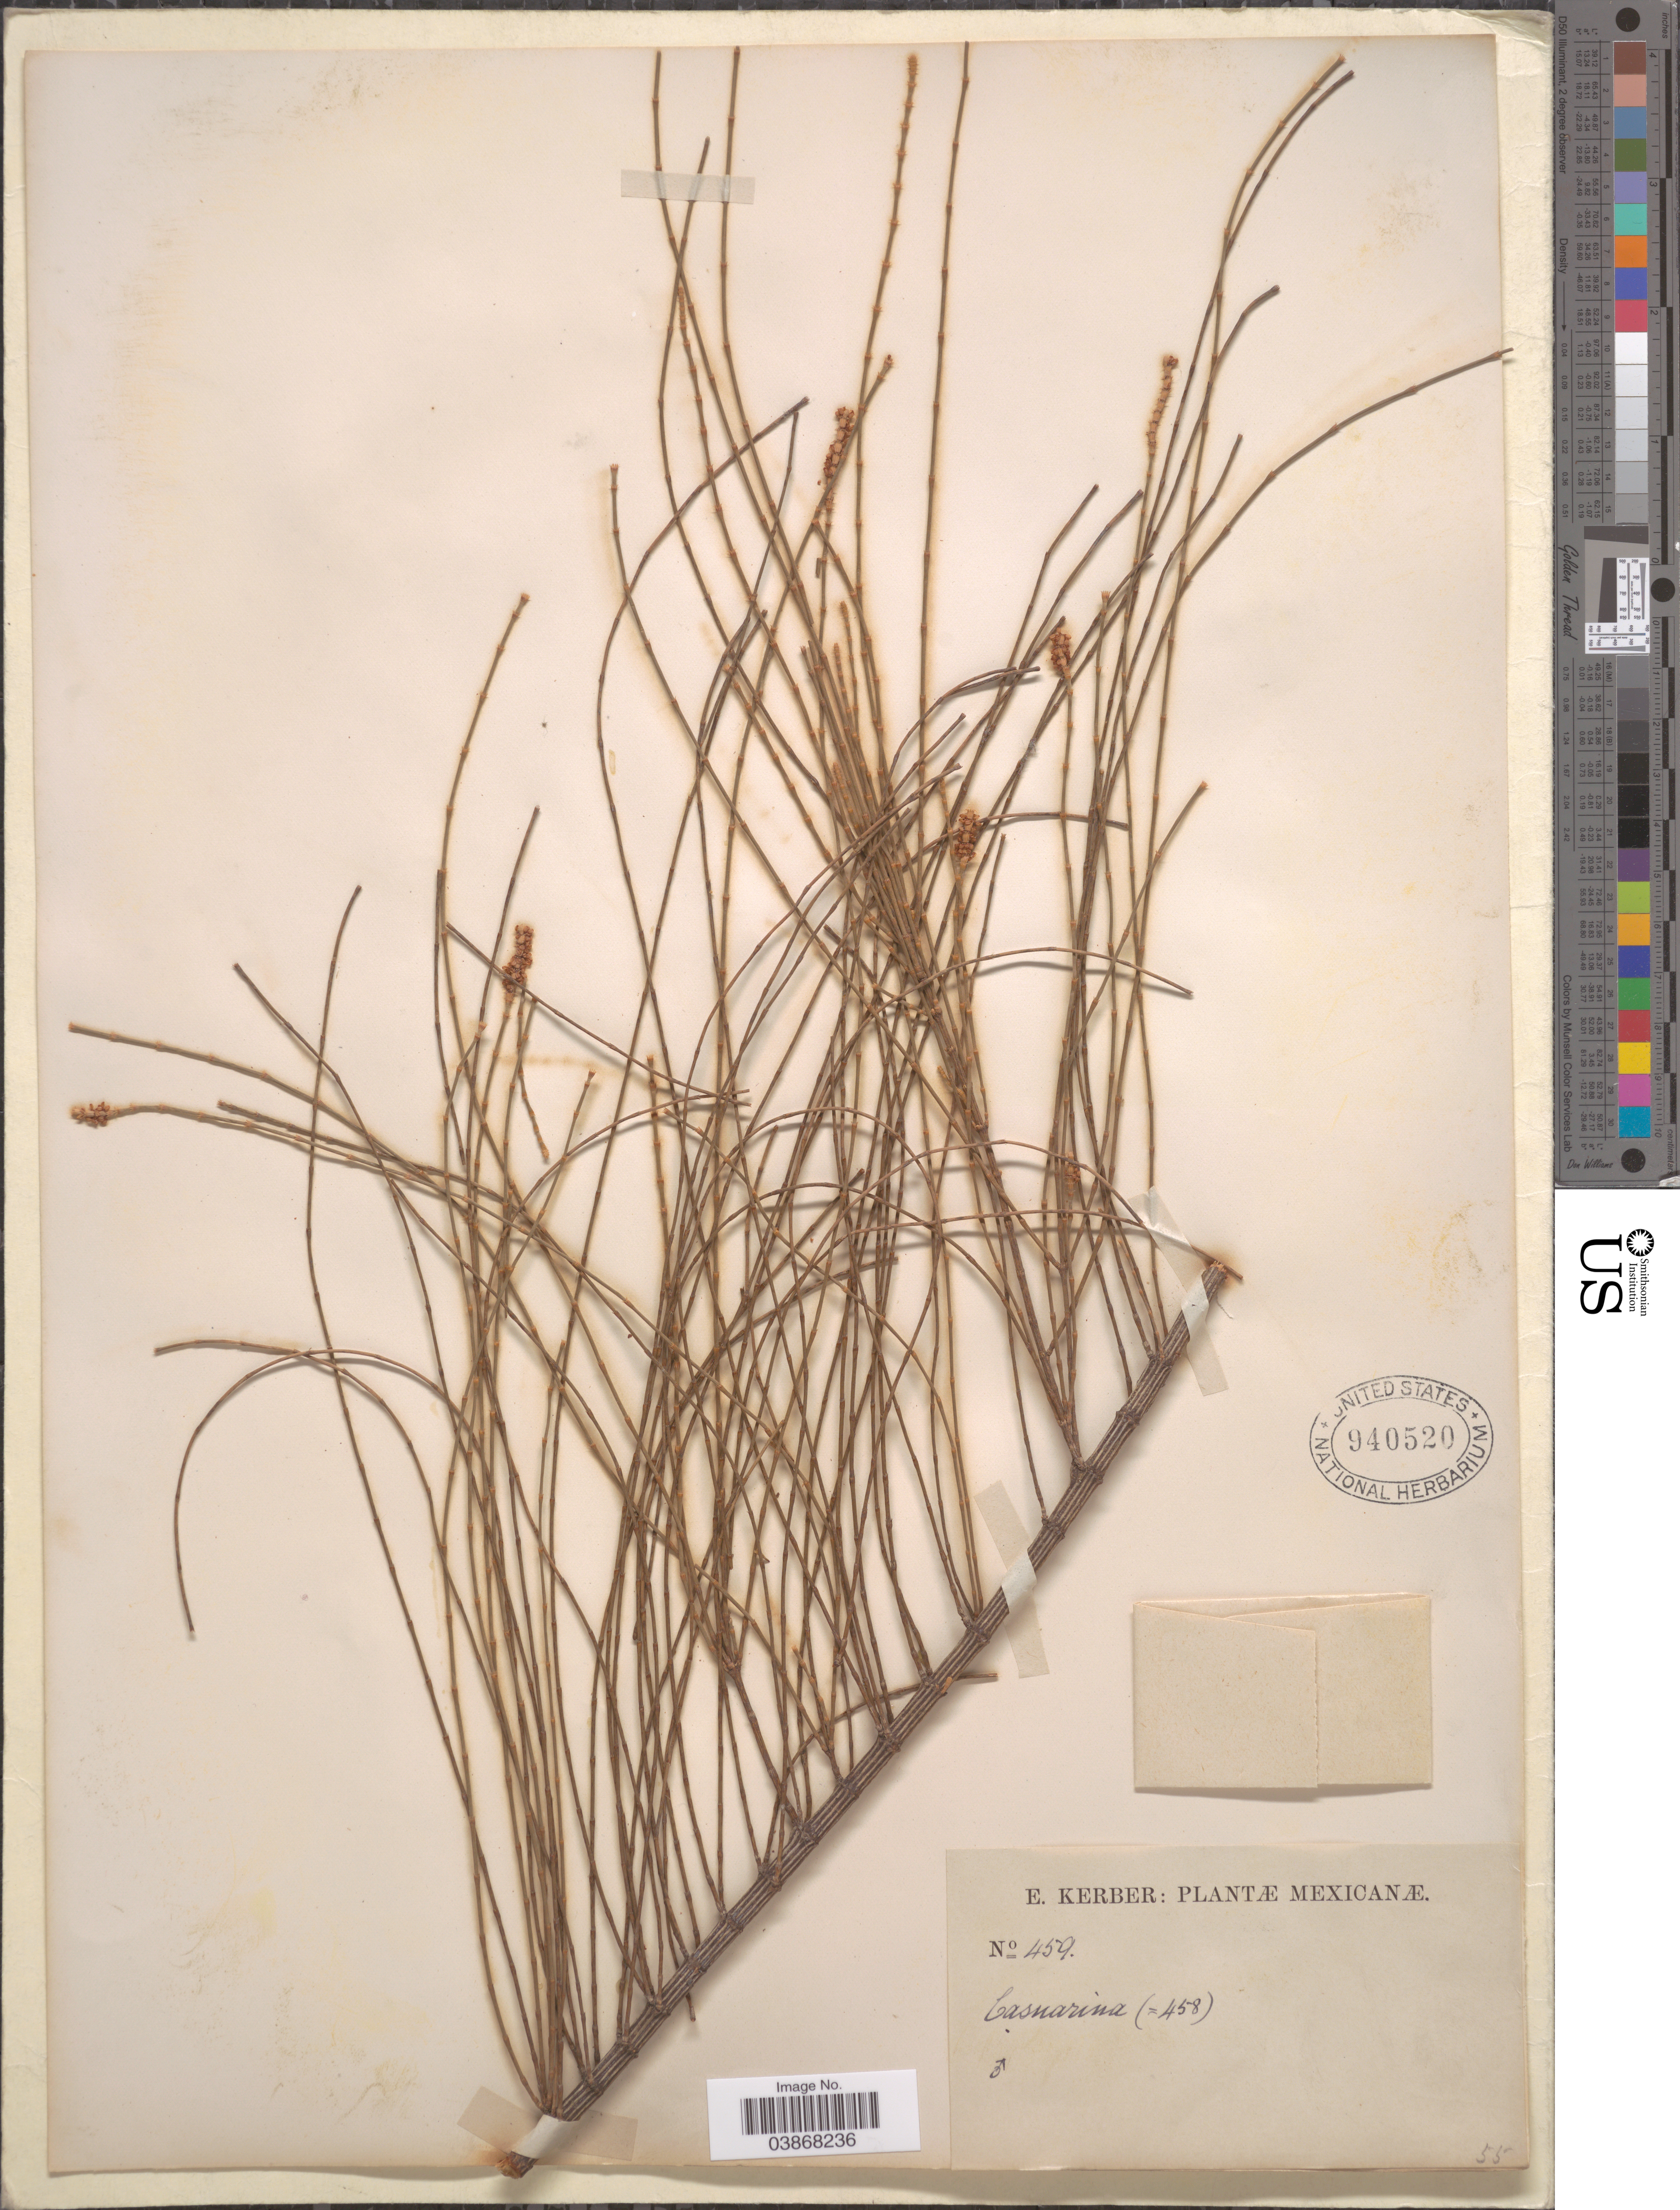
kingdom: Plantae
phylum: Tracheophyta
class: Magnoliopsida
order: Fagales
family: Casuarinaceae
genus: Casuarina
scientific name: Casuarina sp.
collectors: E. Kerber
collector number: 459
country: Mexico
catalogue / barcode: US 940520